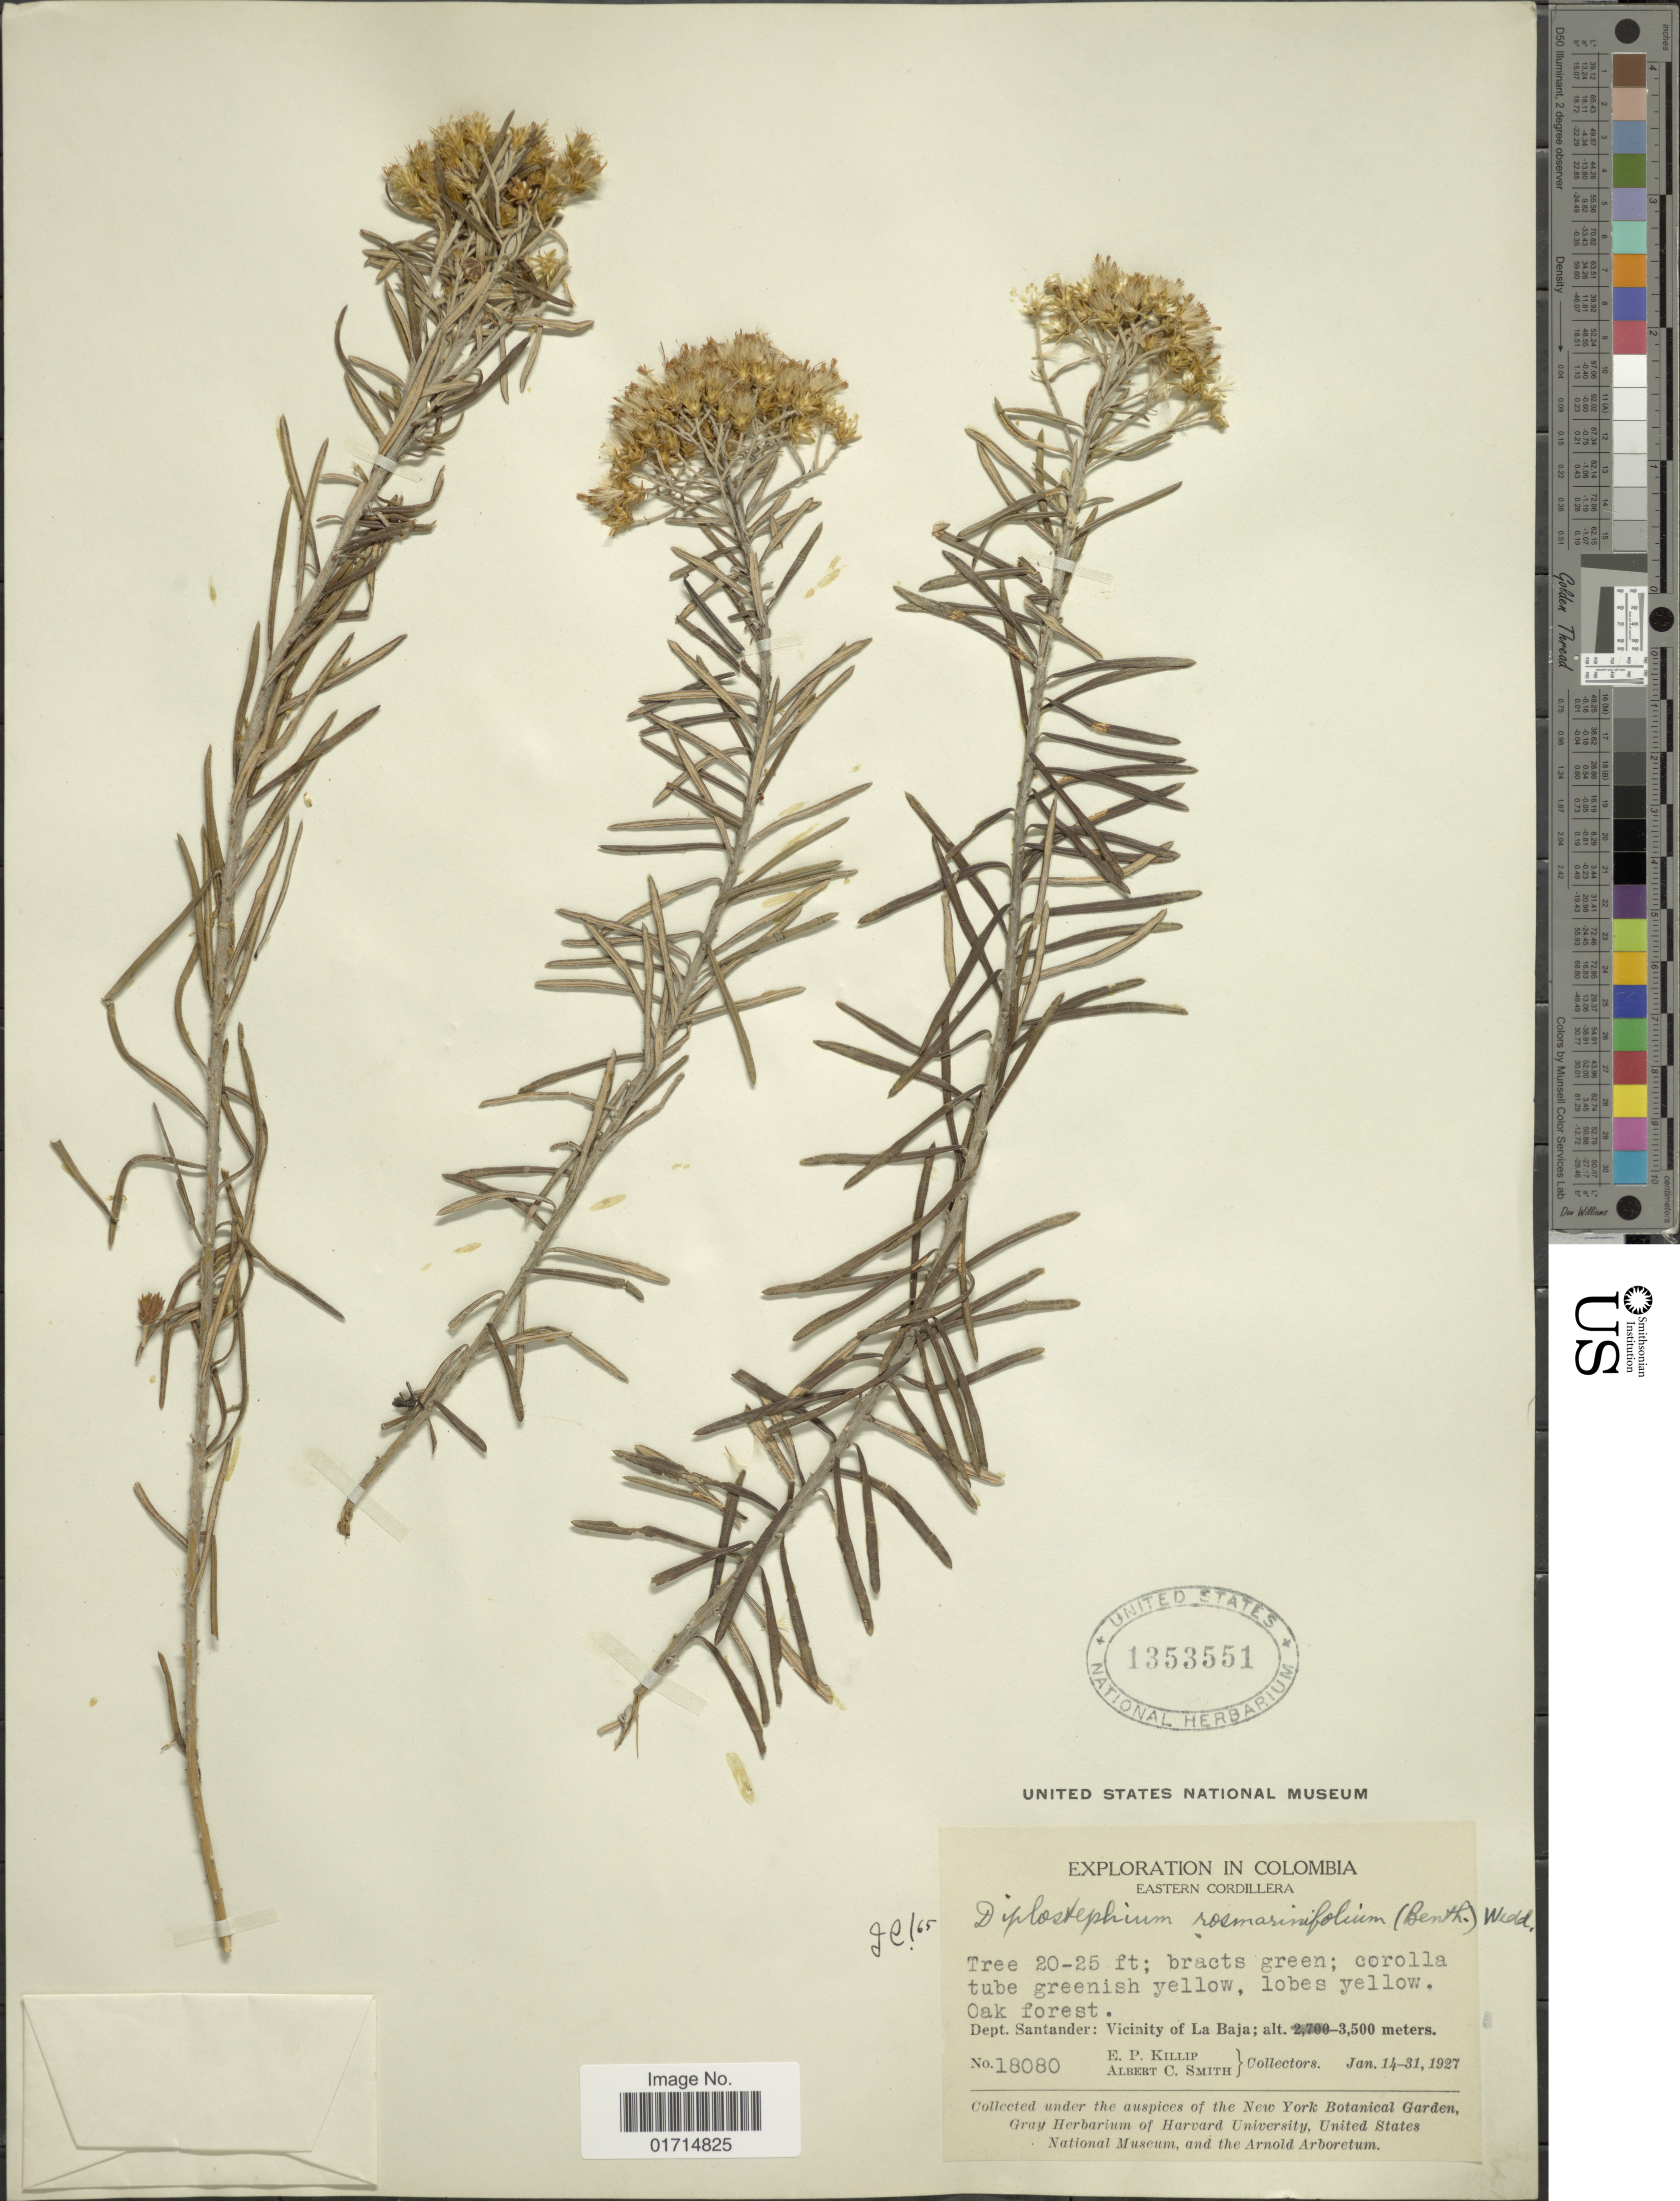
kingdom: Plantae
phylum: Tracheophyta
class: Magnoliopsida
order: Asterales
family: Asteraceae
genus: Diplostephium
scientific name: Diplostephium rosmarinifolium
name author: (Benth.) Wedd.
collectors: E. P. Killip & A. C. Smith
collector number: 18080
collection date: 1927-01-14/1927-01-31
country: Colombia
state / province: Santander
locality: Colombia. Eastern Codrillera. Dept. Santander: Vicinity of La Baja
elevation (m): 3500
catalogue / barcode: US 1353551